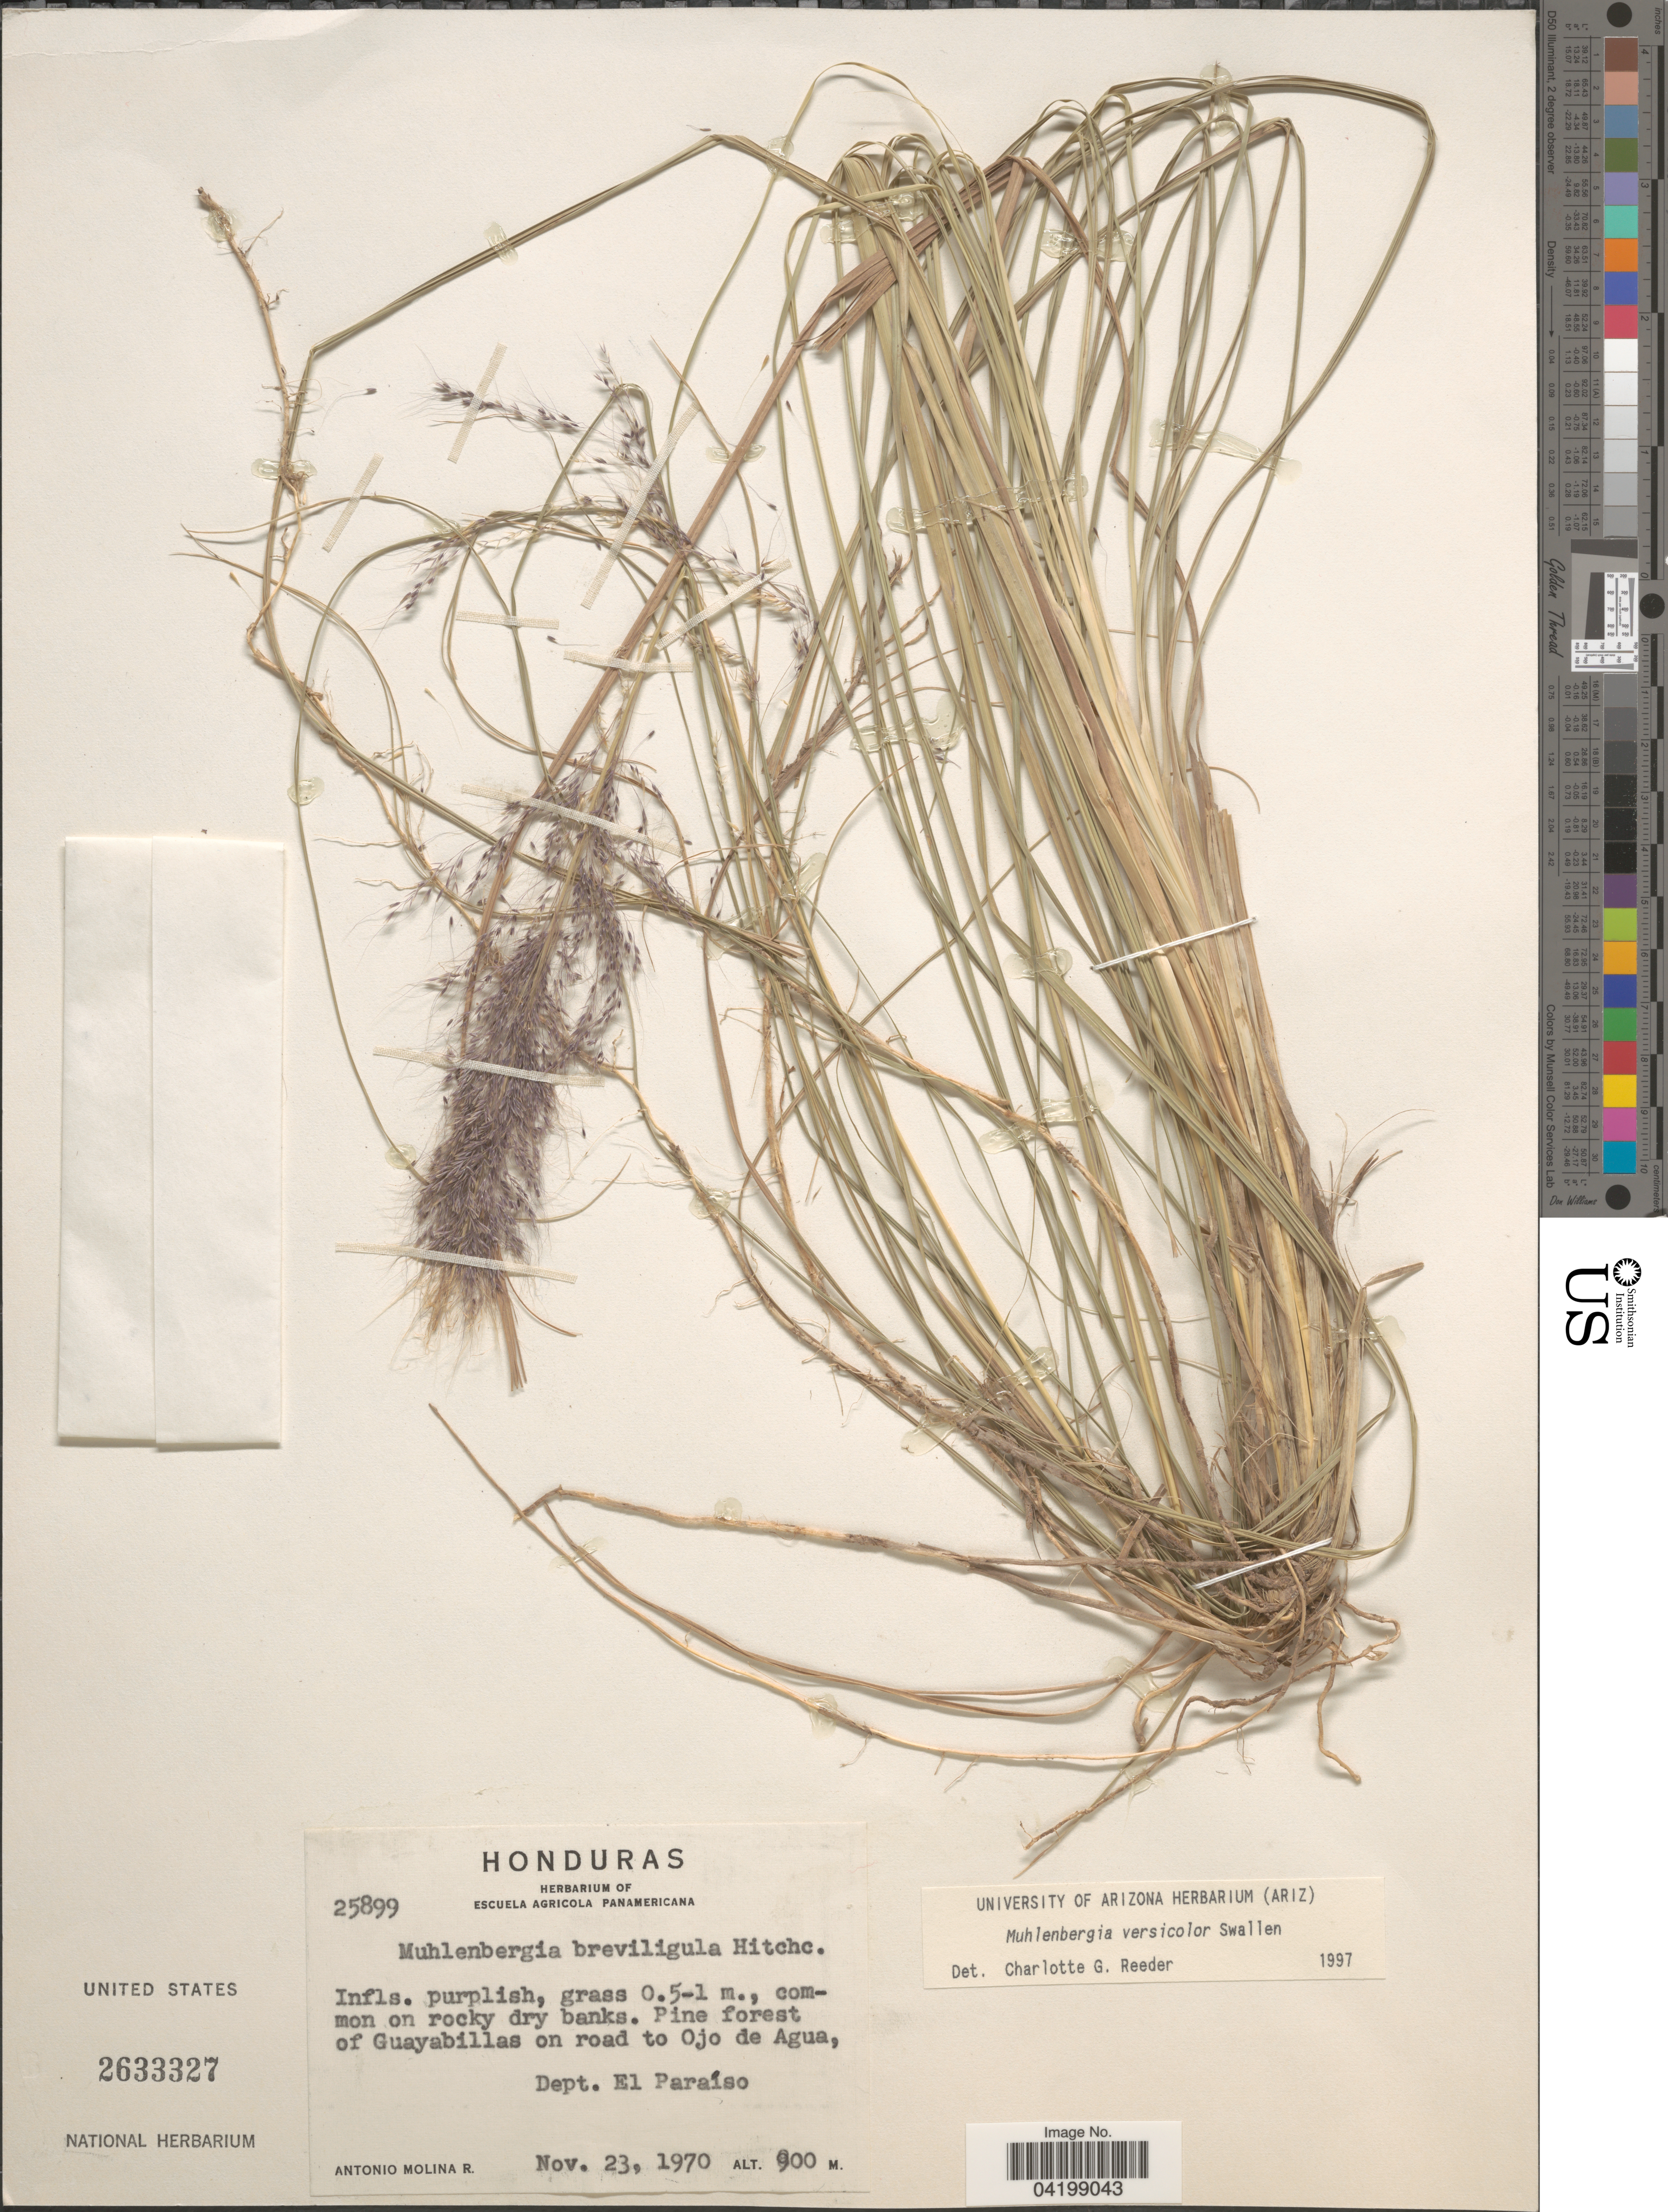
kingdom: Plantae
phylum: Tracheophyta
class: Liliopsida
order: Poales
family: Poaceae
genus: Muhlenbergia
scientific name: Muhlenbergia versicolor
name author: Swallen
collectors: A. Molina R.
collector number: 25899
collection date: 1970-11-23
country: Honduras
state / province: El Paraiso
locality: Pine forest of Guayabillas on road to Ojo de Agua, Dept. El Paraíso.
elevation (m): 900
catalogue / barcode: US 2633327